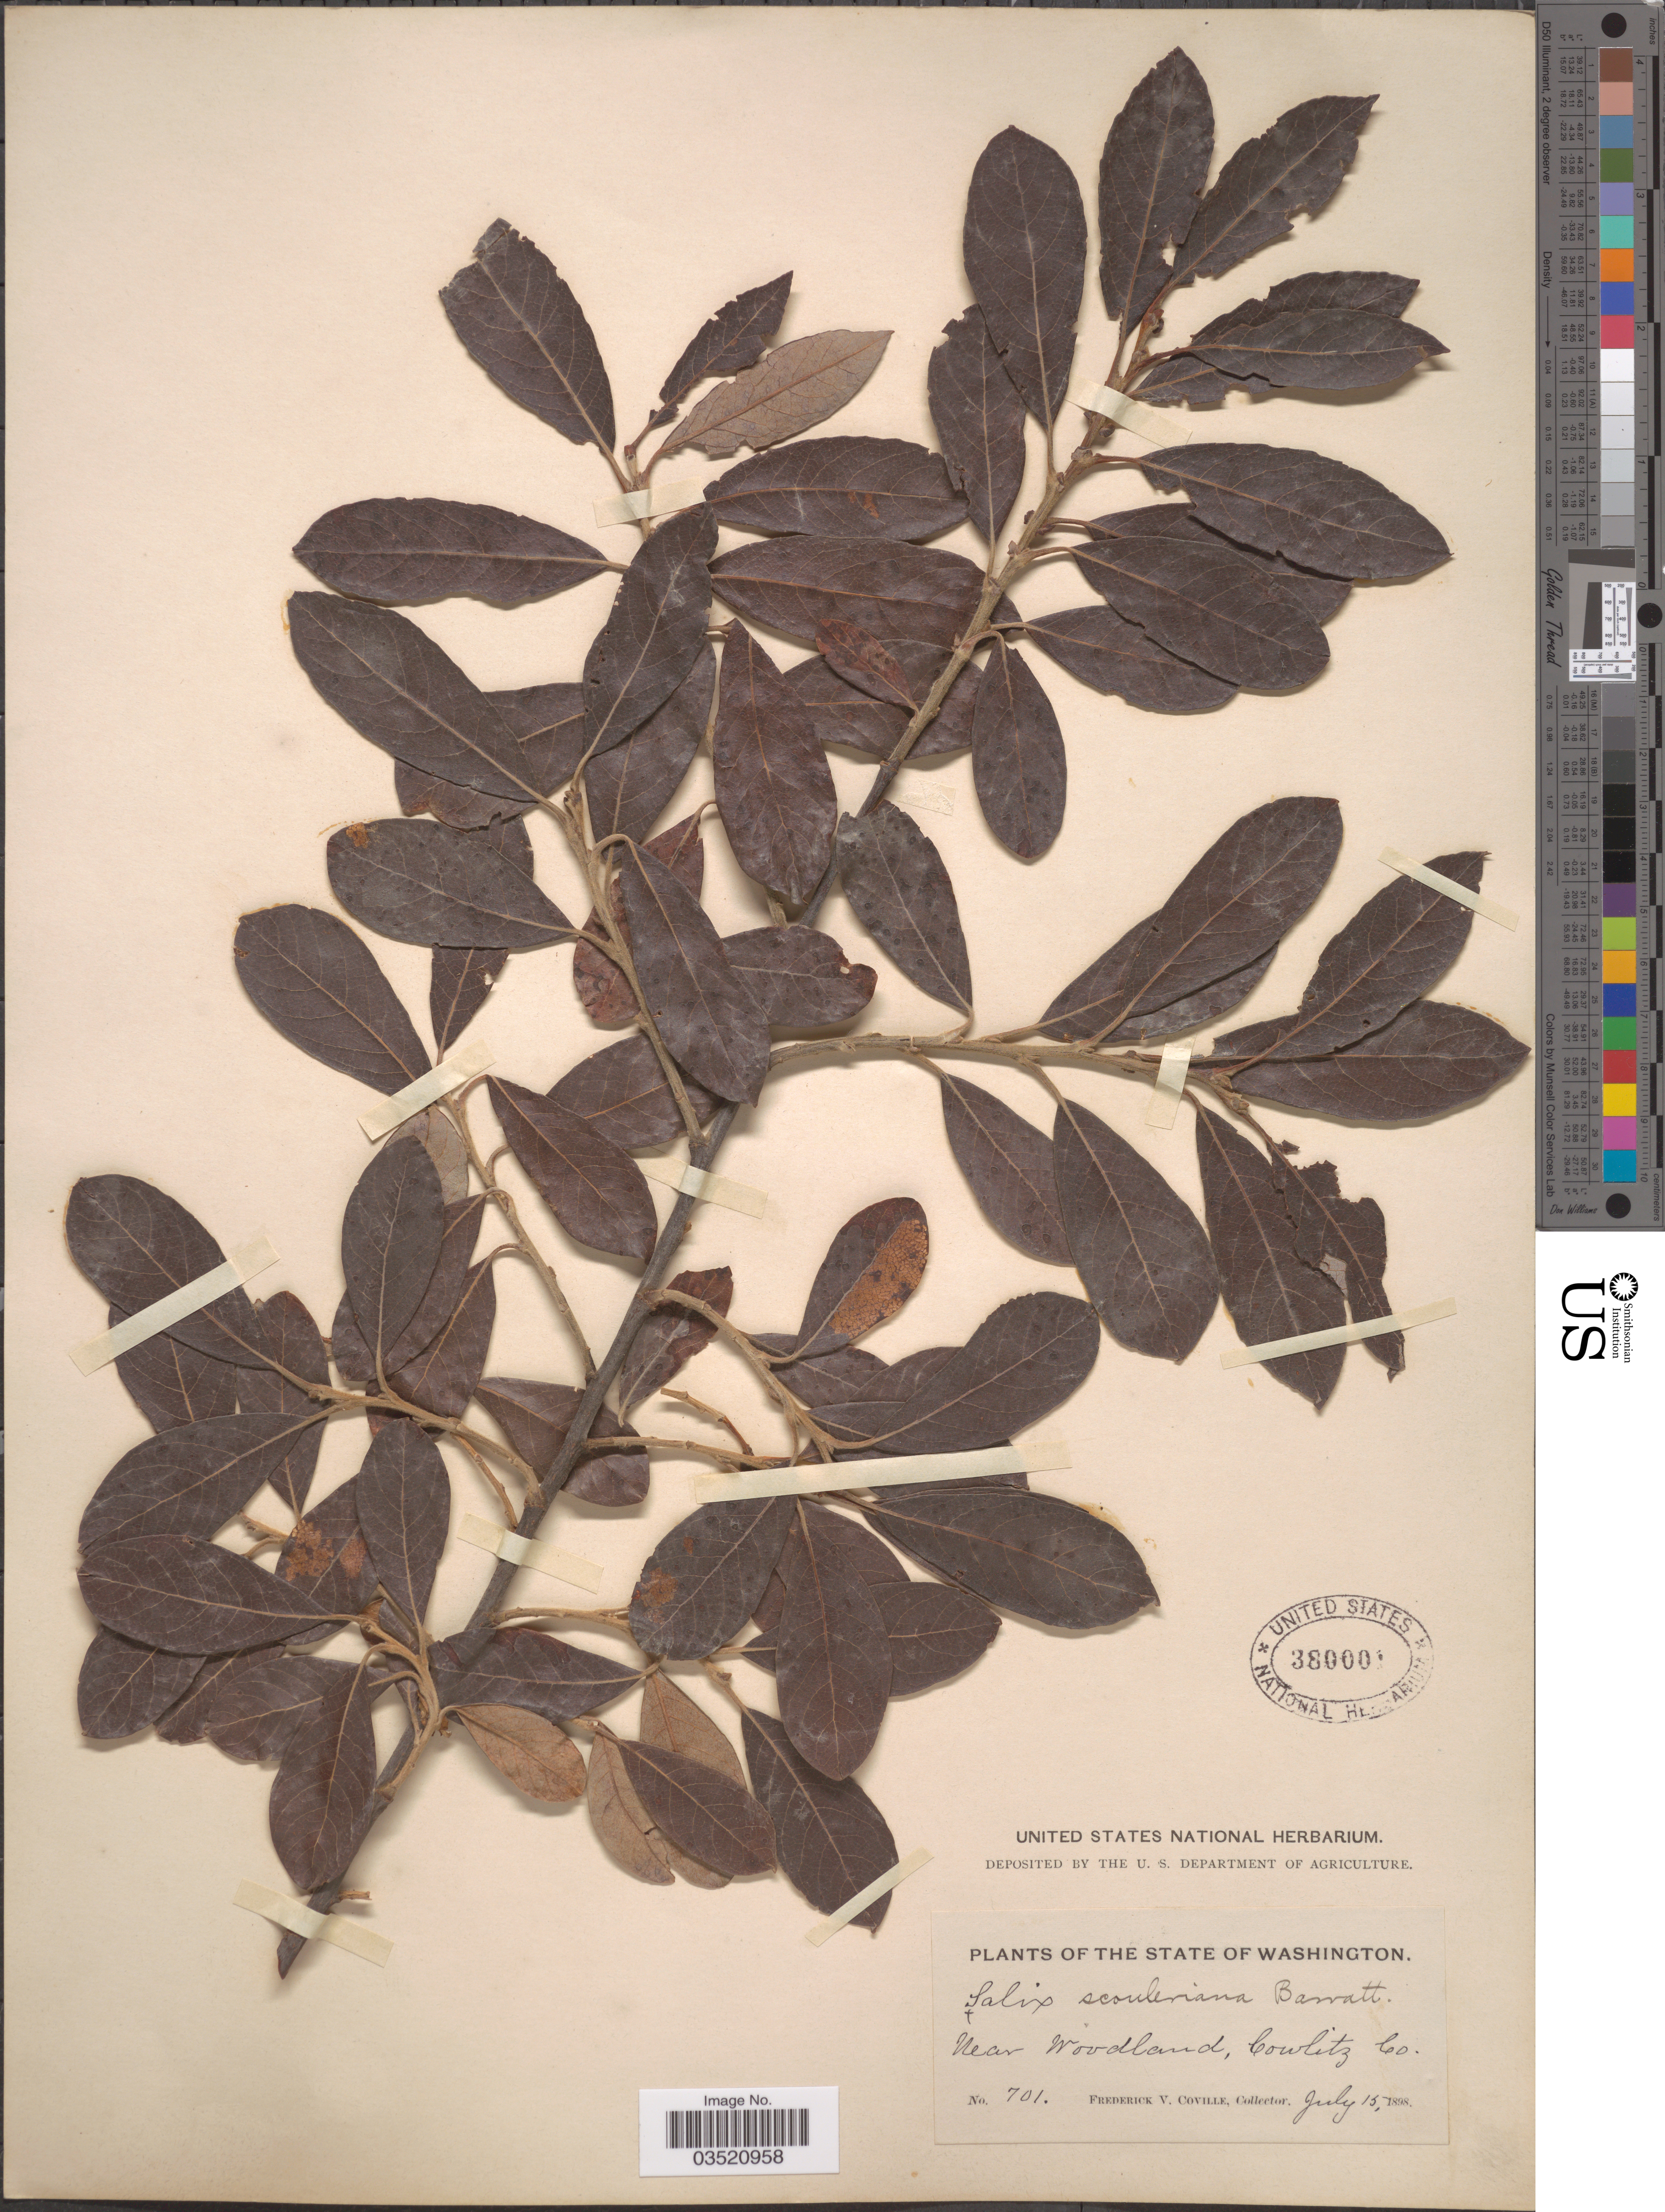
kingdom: Plantae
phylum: Tracheophyta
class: Magnoliopsida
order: Malpighiales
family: Salicaceae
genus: Salix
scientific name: Salix scouleriana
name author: Barratt ex Hook.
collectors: F. V. Coville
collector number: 701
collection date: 1898-07-15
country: United States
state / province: Washington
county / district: Cowlitz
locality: Near Woodland, Cowlitz Co.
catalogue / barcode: US 380001